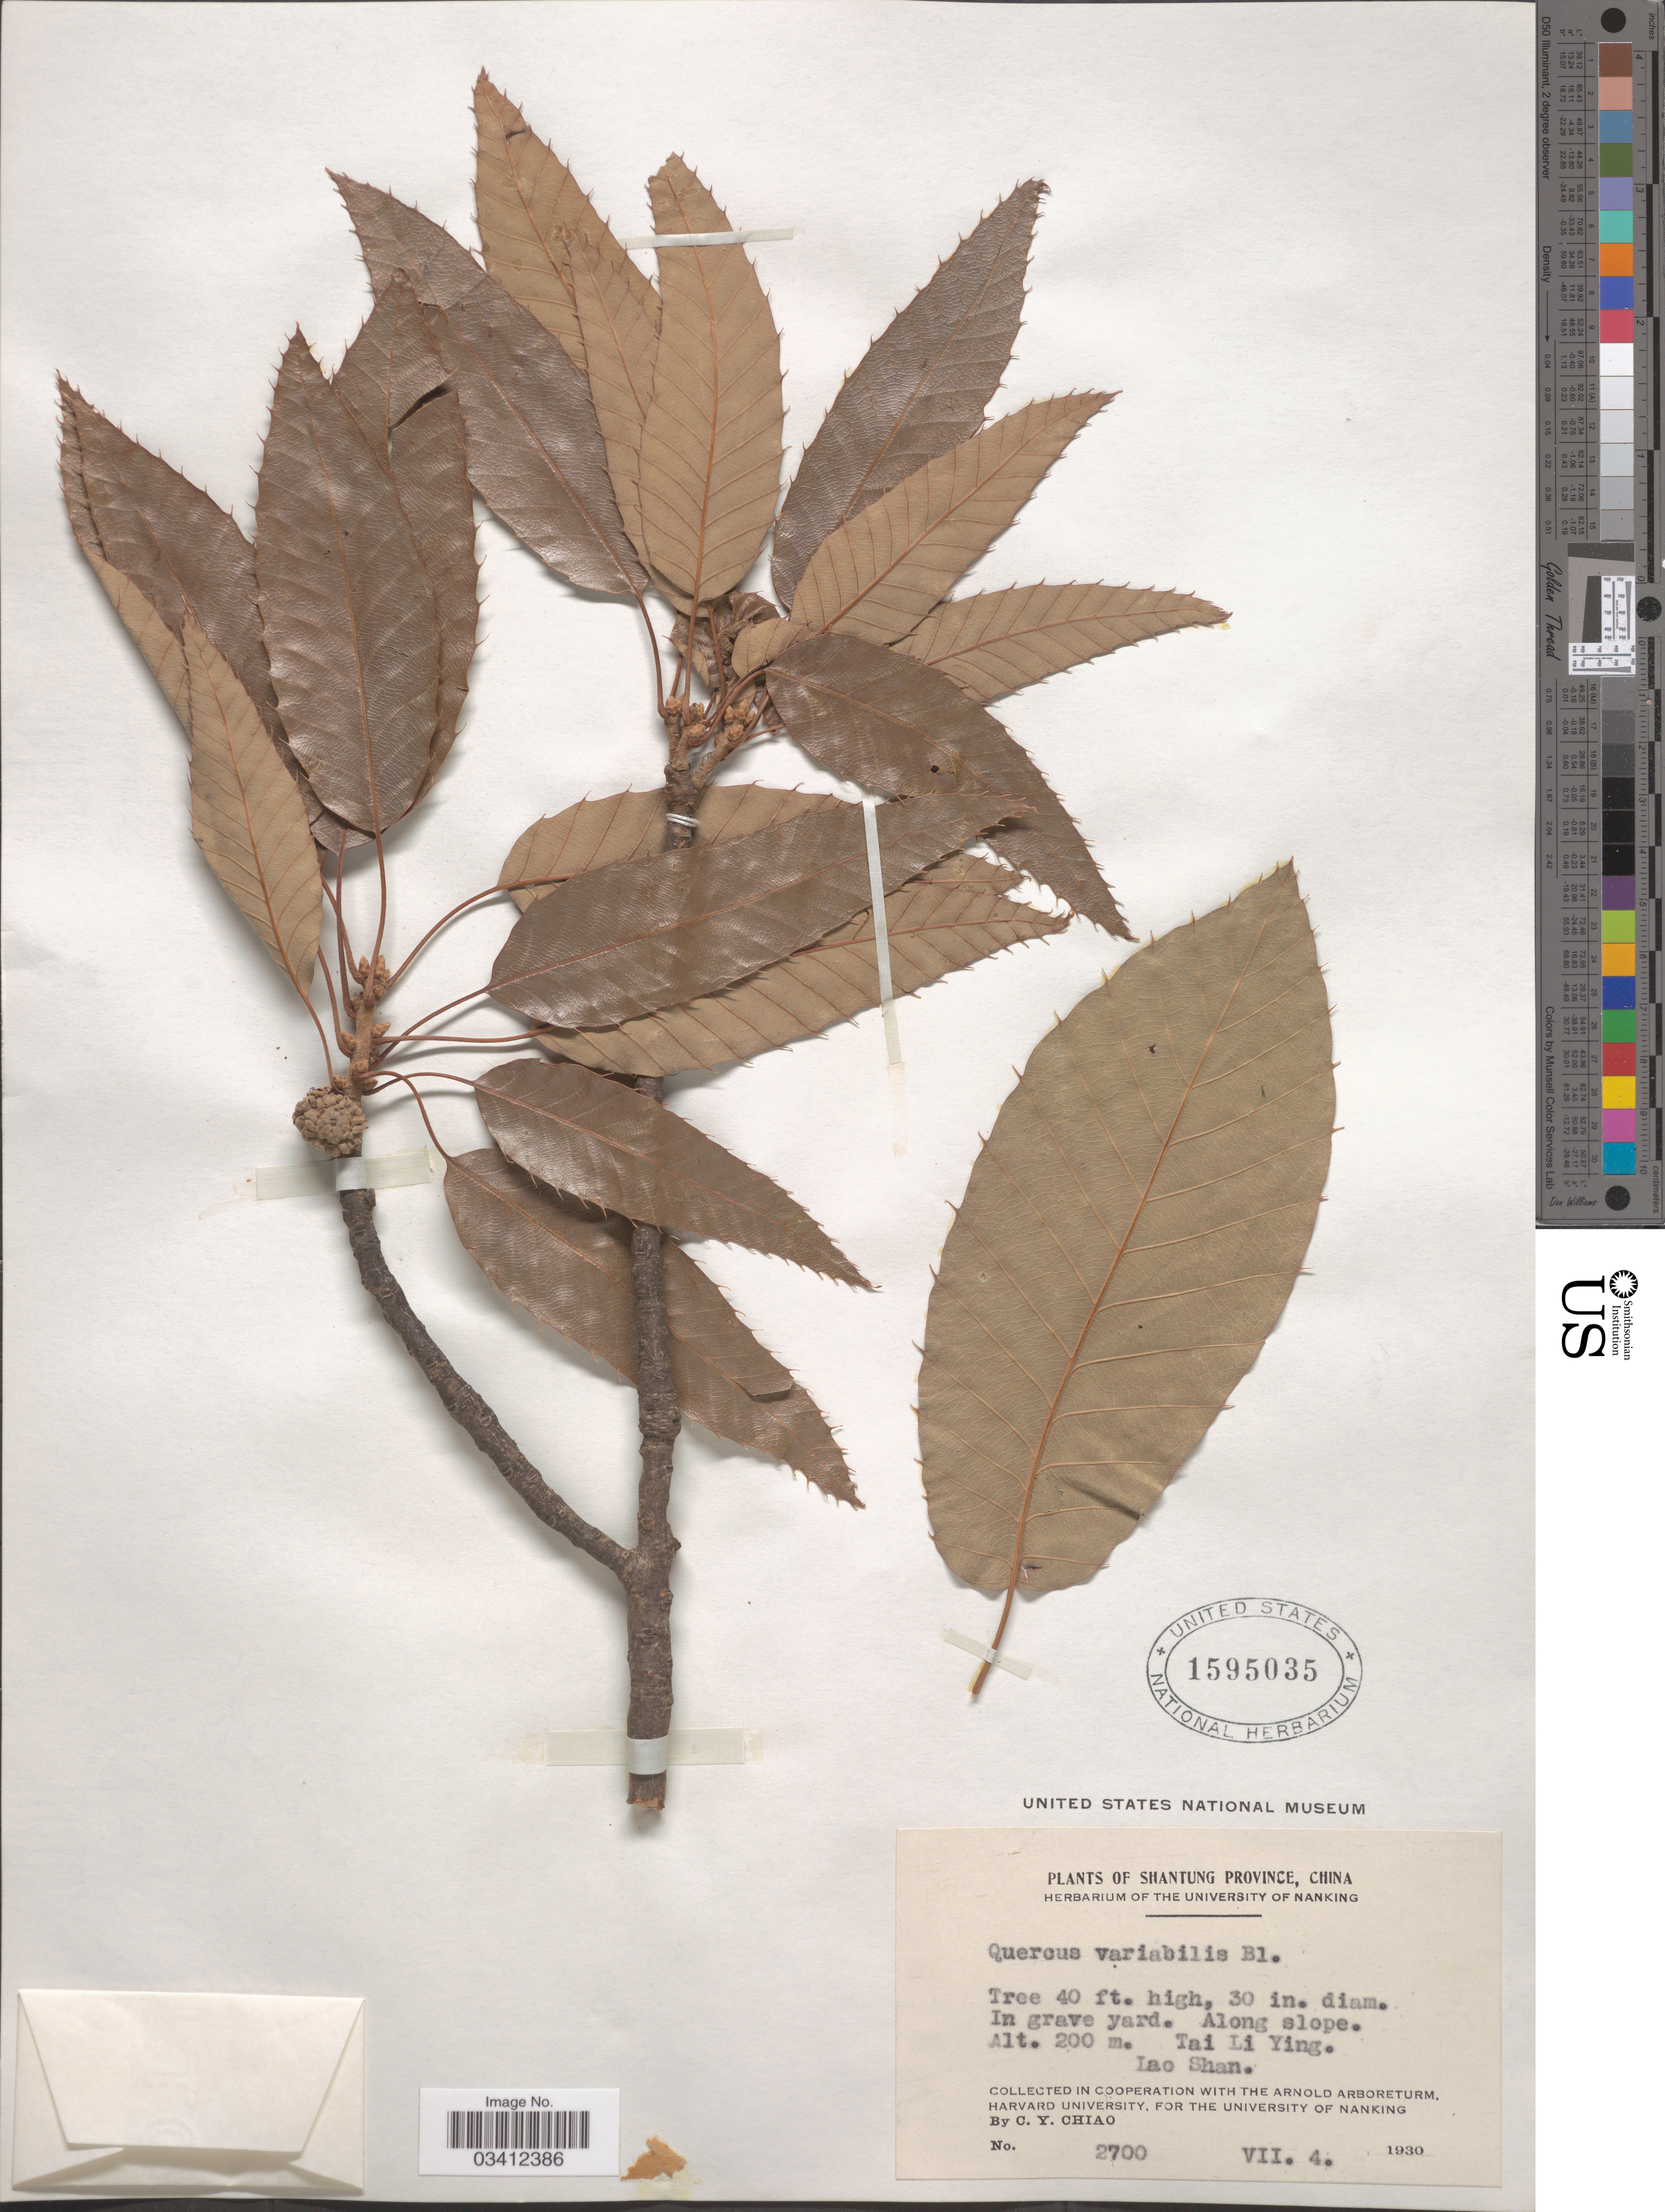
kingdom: Plantae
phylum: Tracheophyta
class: Magnoliopsida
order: Fagales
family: Fagaceae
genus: Quercus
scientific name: Quercus variabilis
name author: Blume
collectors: C. Y. Chiao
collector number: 2700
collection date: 1930-07-04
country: China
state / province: Shandong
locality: Shantung Province. In grave yard. Along slope. Tai Li Ying. Lao Shan.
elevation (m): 200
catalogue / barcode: US 1595035